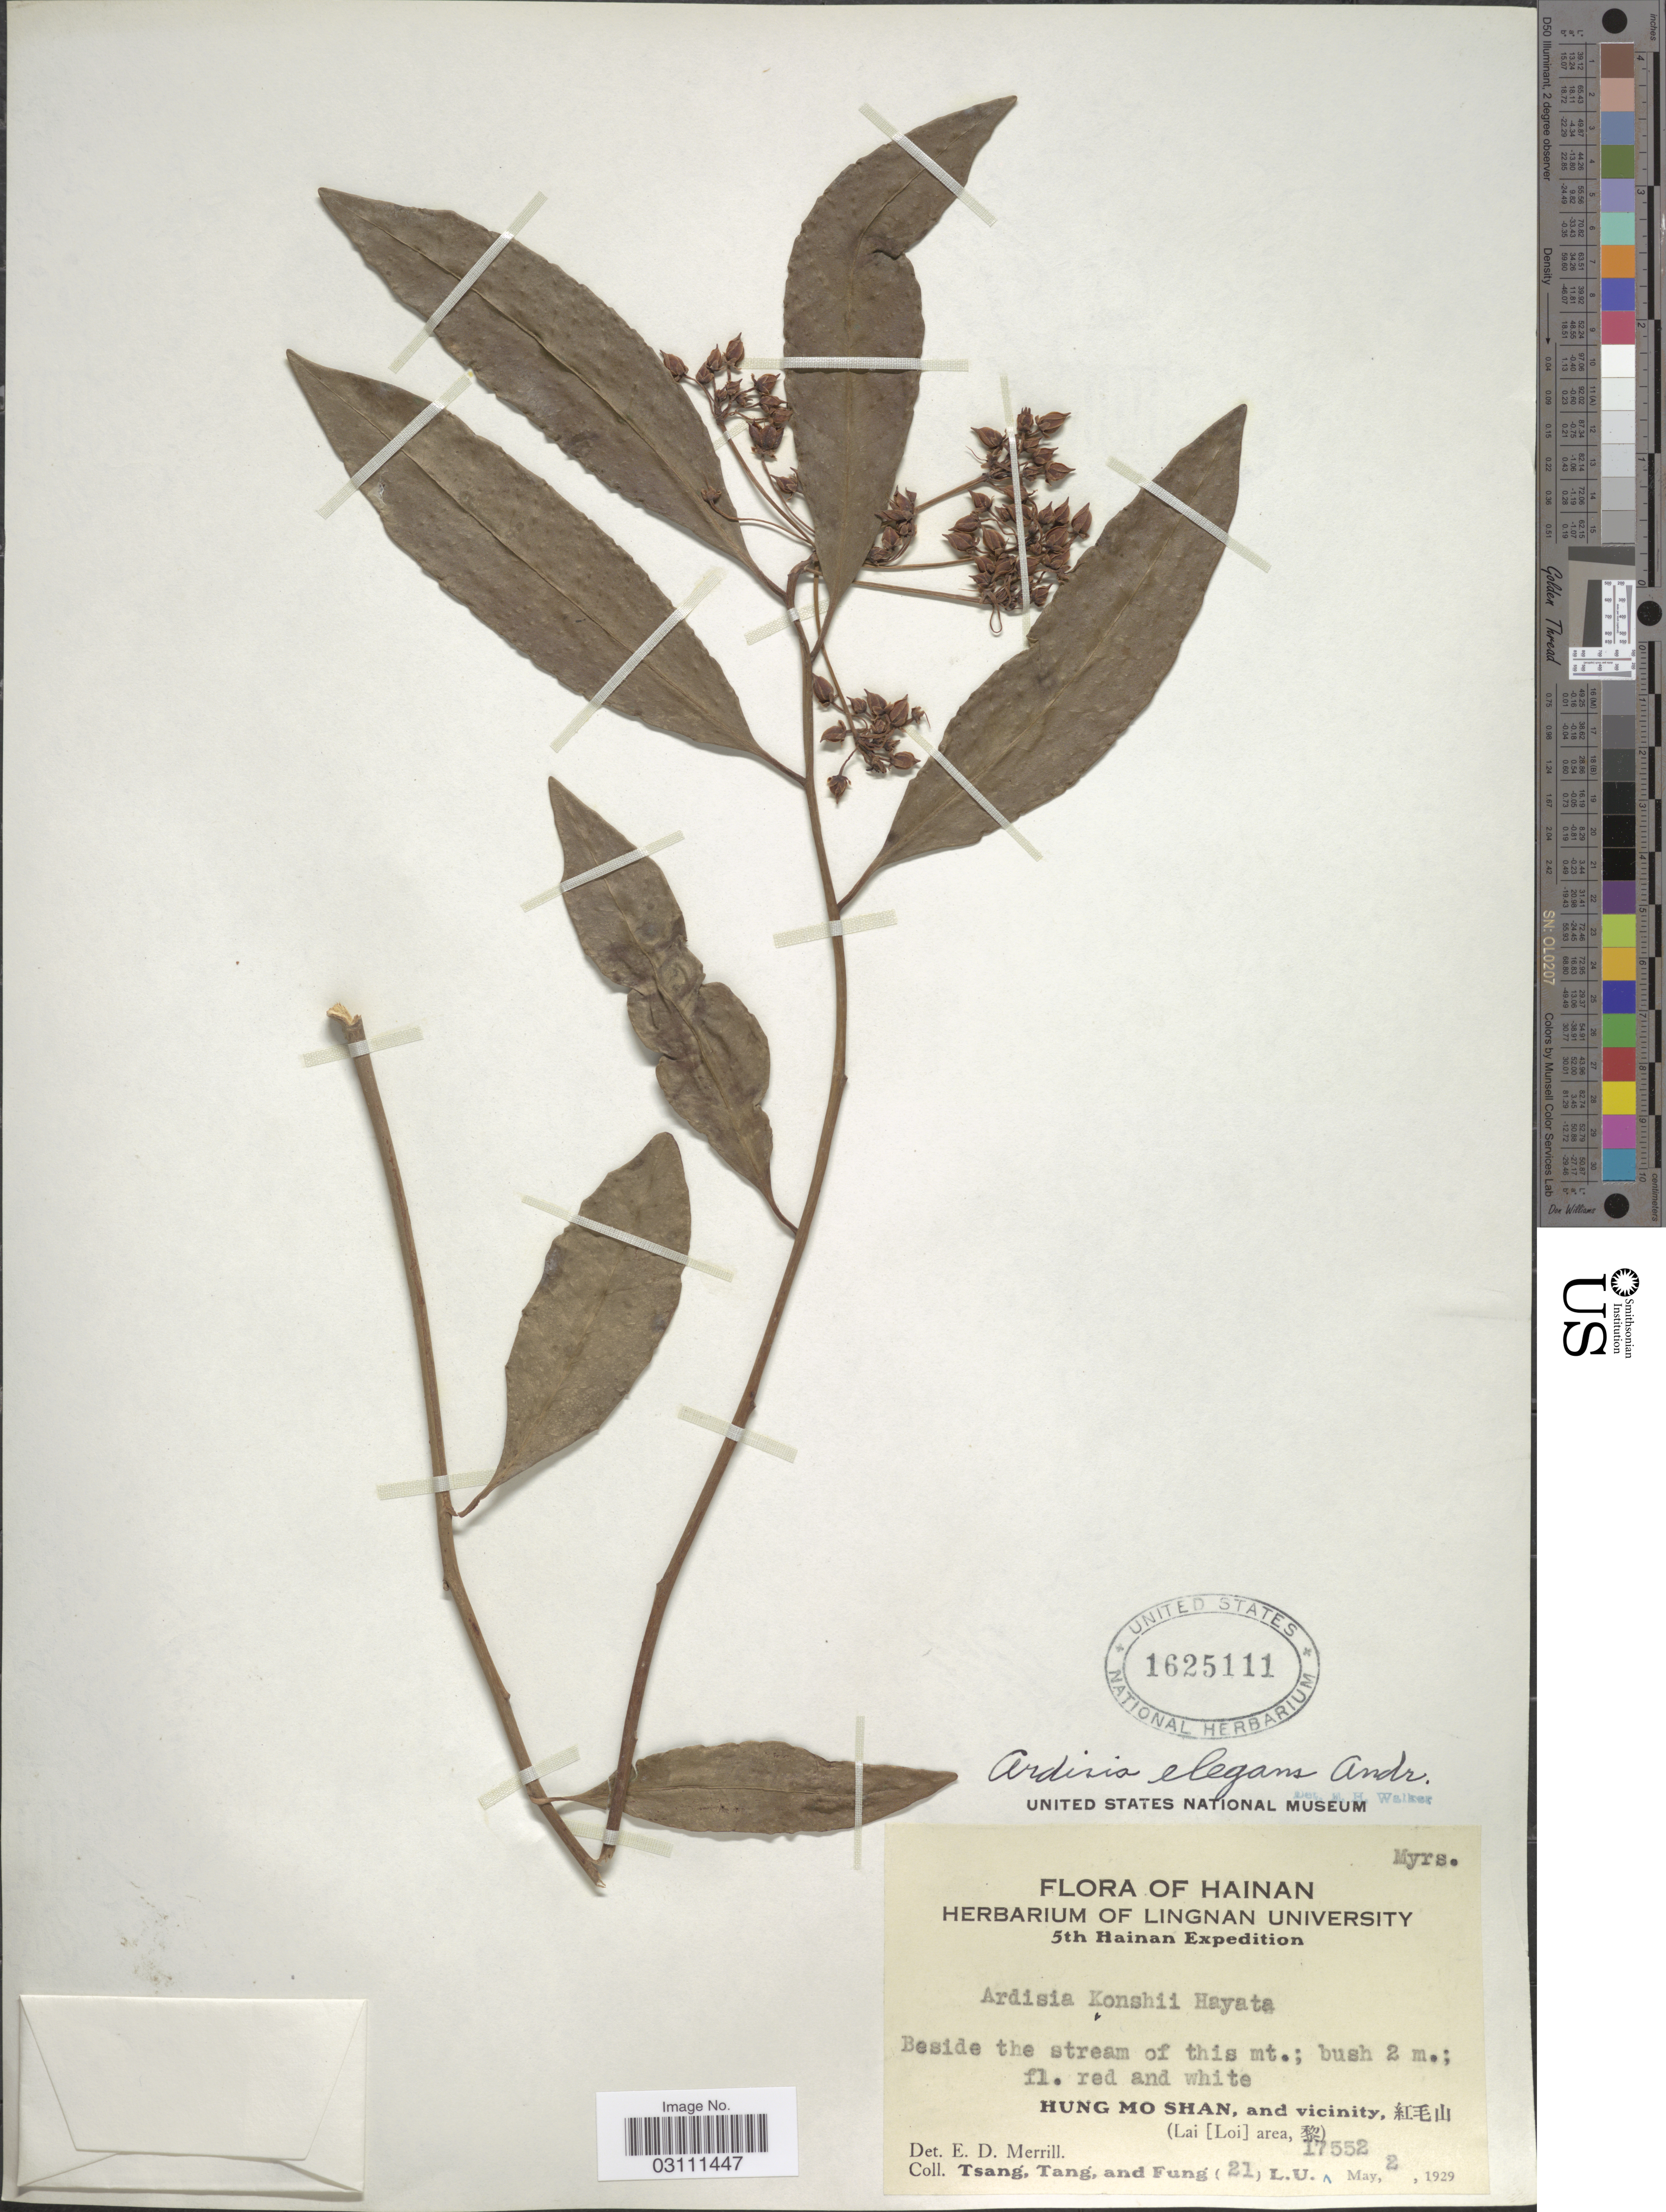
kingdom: Plantae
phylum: Tracheophyta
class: Magnoliopsida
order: Ericales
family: Primulaceae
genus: Ardisia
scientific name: Ardisia elegans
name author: Andrews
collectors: -- Tsang, -. Tang & Fung, --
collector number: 21/ L.U. 17552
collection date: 1929-05-02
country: China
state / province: Hainan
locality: Hung Mo Shan, and vicinity, (Lai [Loi] area).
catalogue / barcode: US 1625111